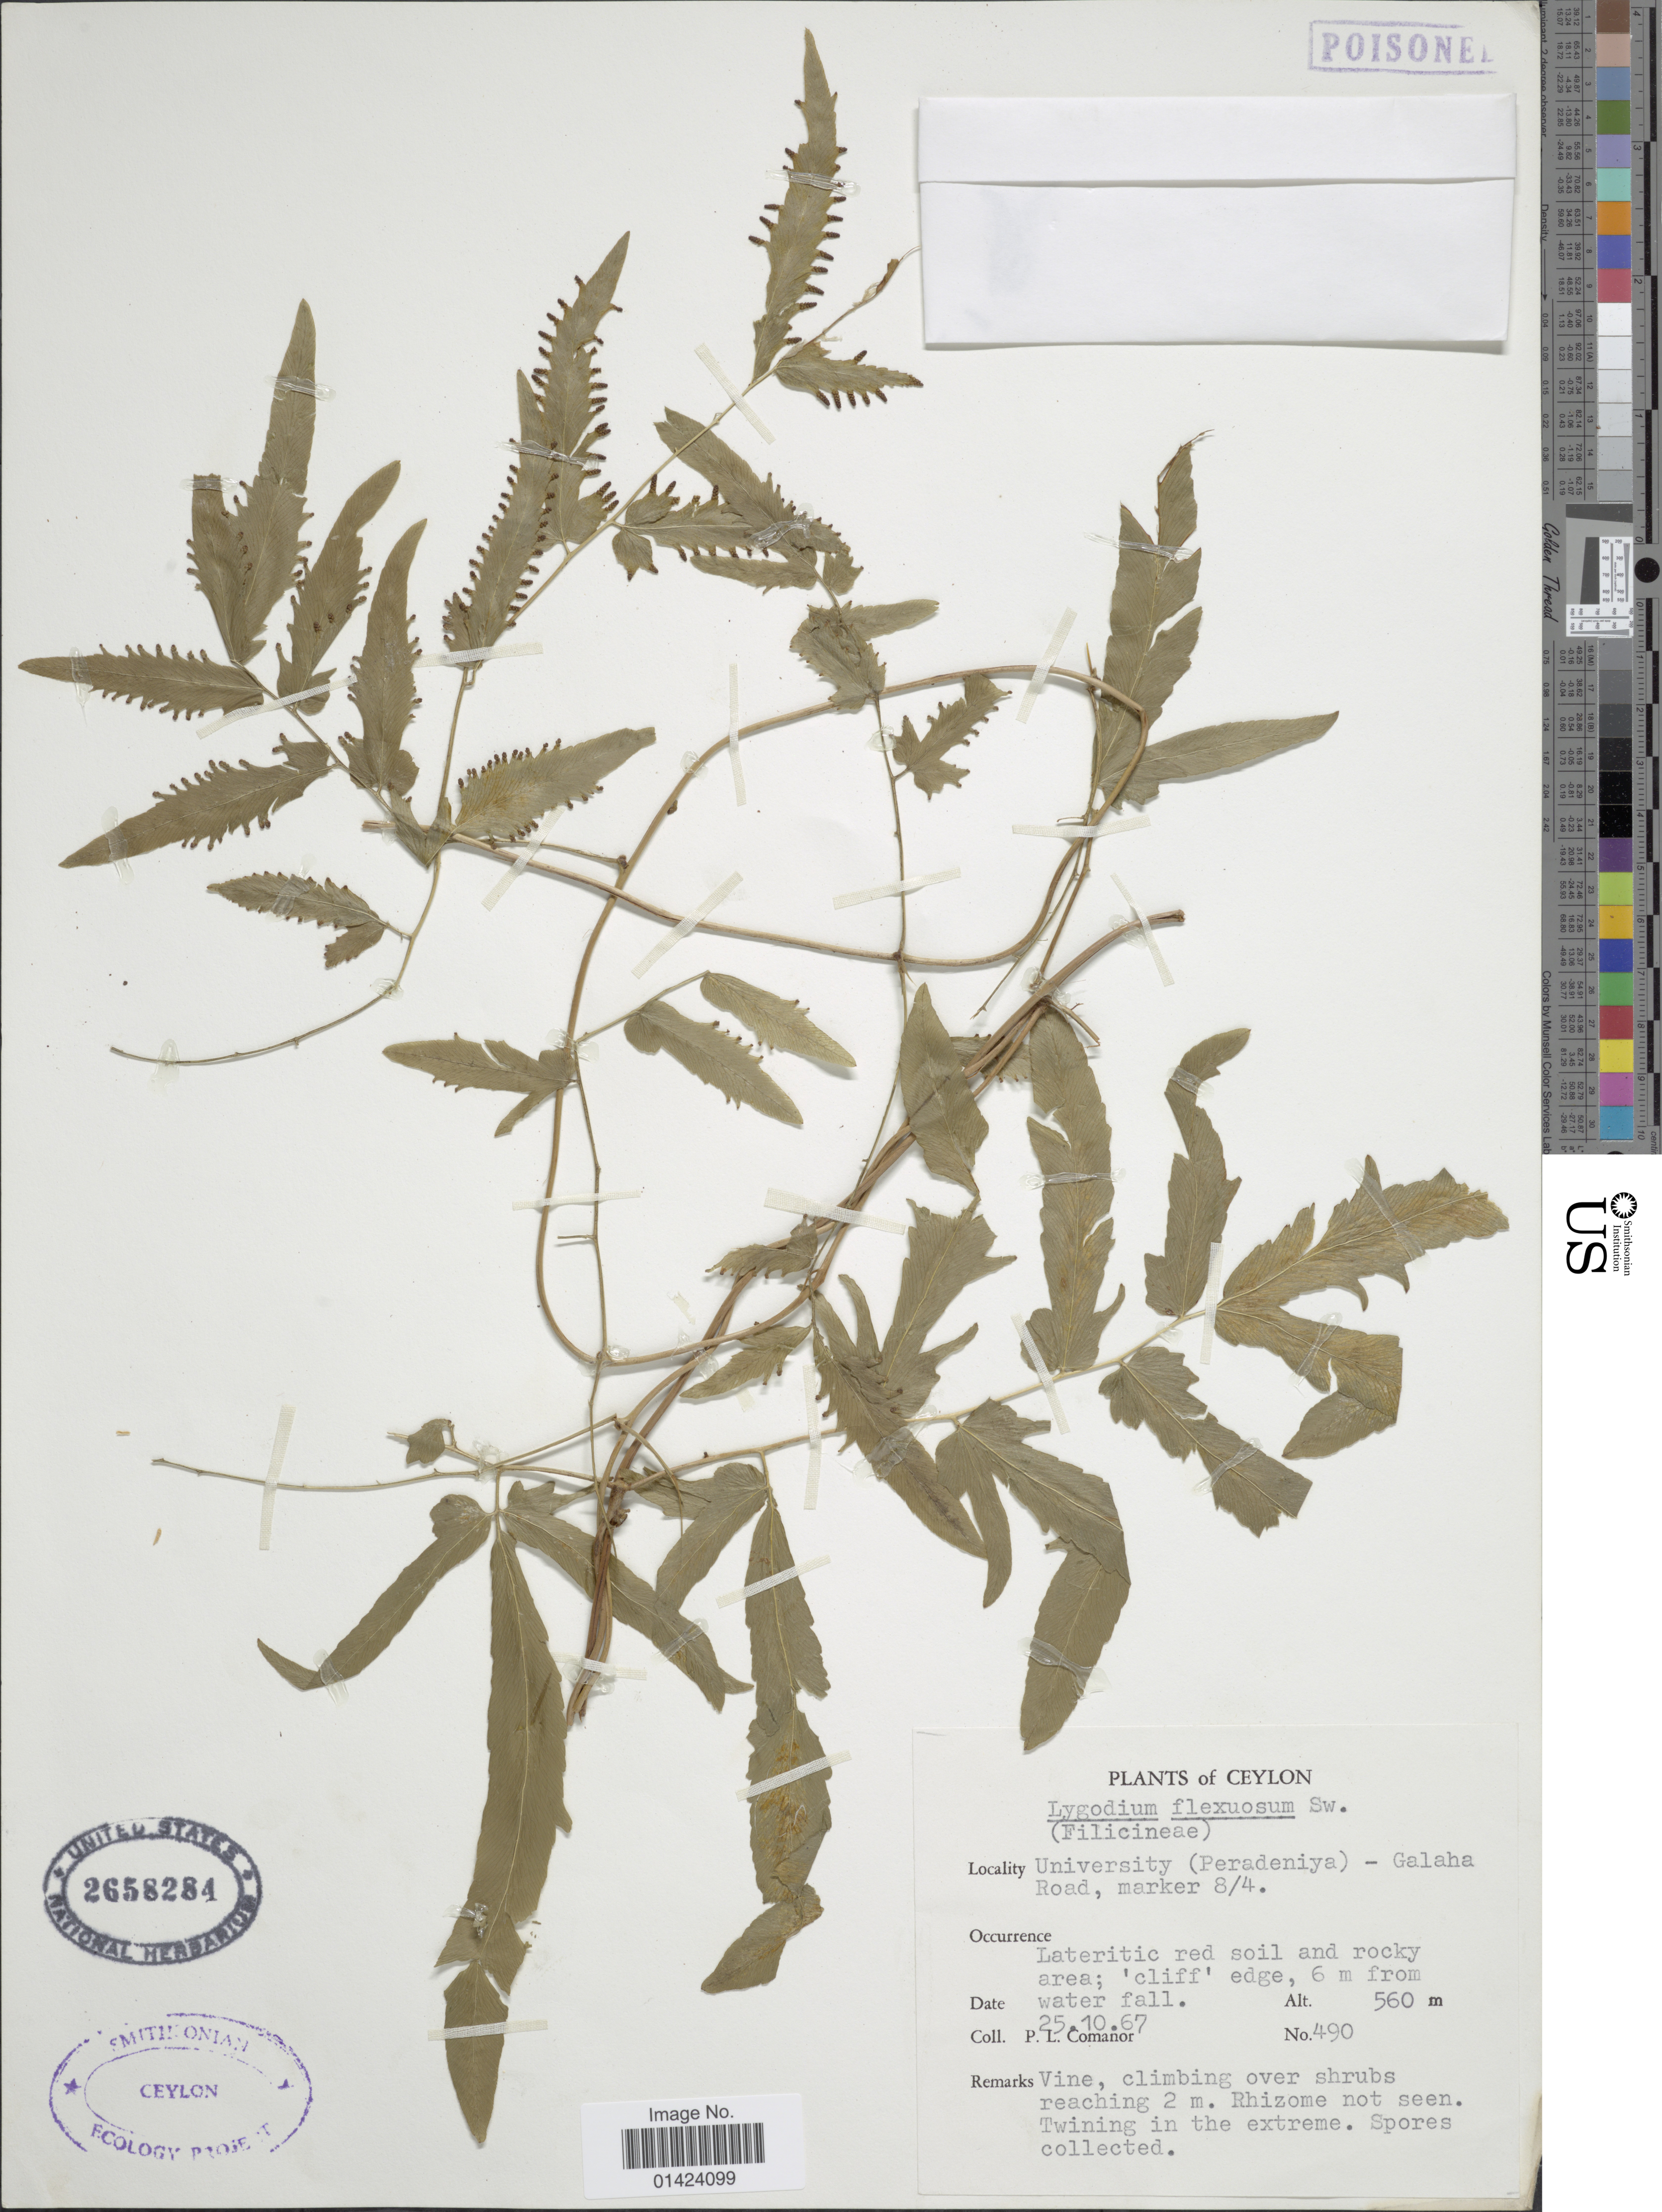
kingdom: Plantae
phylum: Tracheophyta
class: Polypodiopsida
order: Schizaeales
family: Lygodiaceae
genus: Lygodium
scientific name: Lygodium flexuosum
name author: Sw.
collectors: P. Comanor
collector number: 490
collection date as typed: Transcribed d/m/y: 25/10/67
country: Sri Lanka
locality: Ceylon, University (Peradeniya)-Galaha road, marker8/4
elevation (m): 560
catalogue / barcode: US 2658284